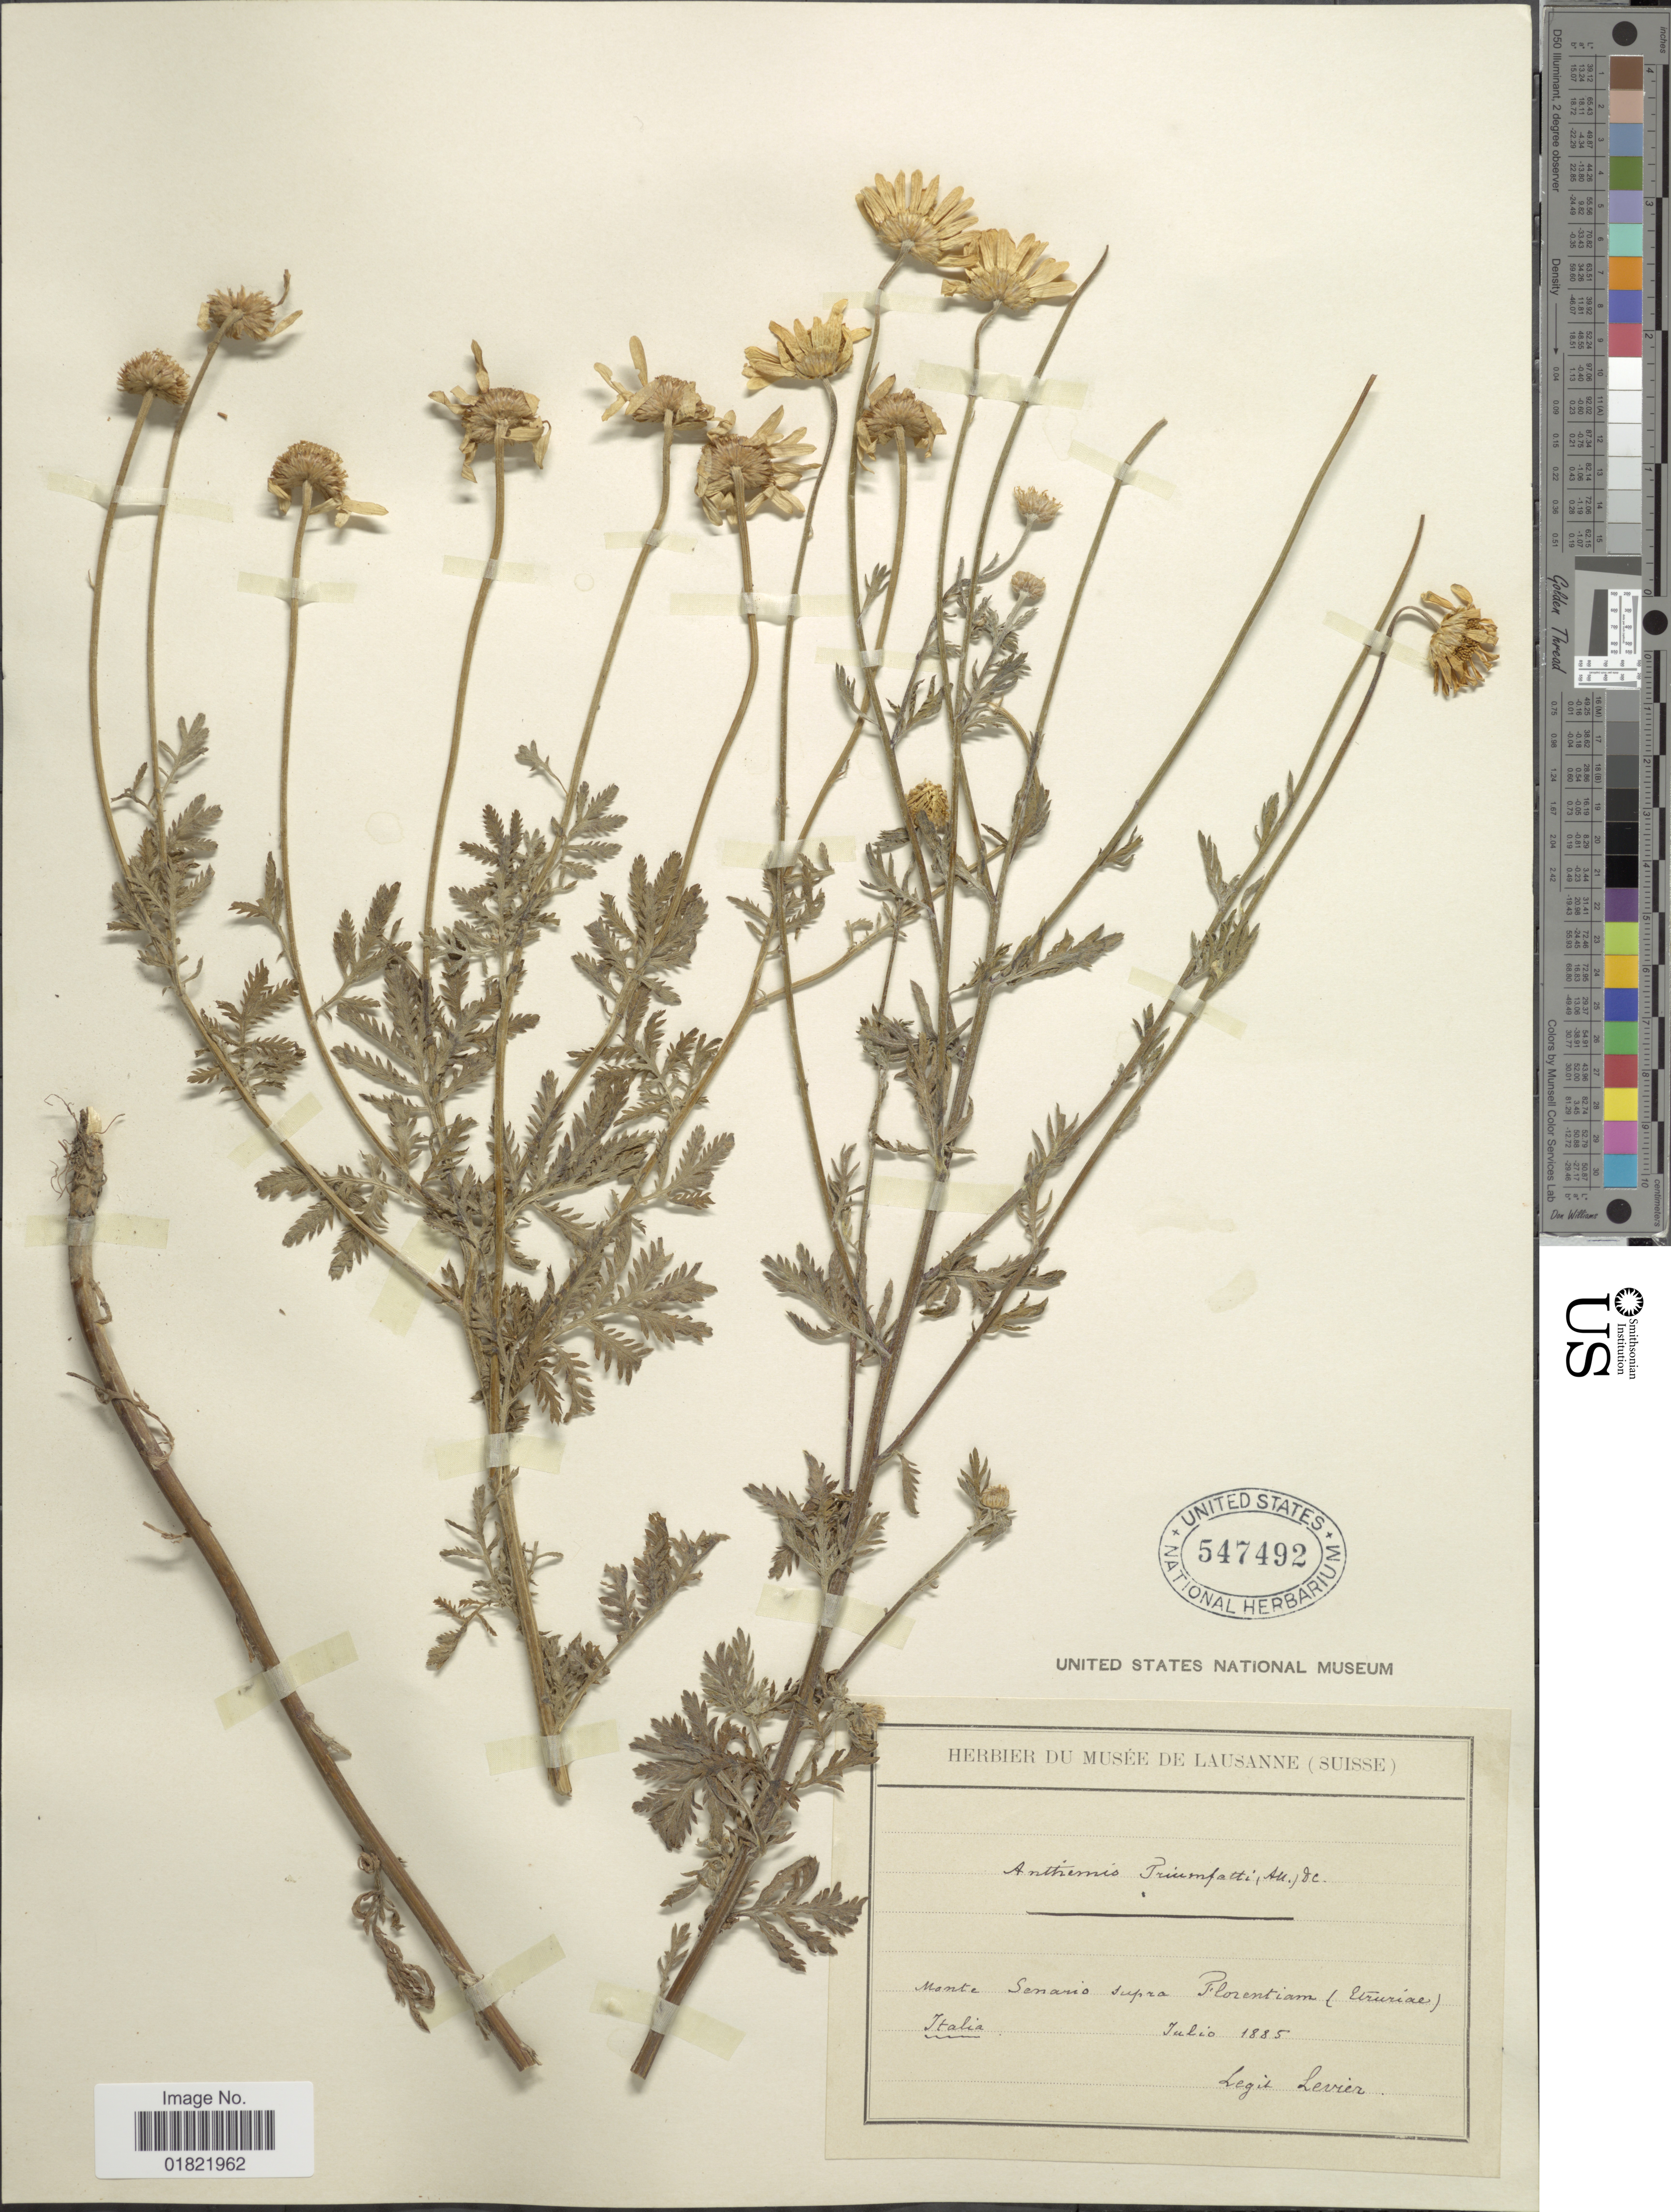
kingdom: Plantae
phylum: Tracheophyta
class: Magnoliopsida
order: Asterales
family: Asteraceae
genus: Anthemis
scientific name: Anthemis triumfetti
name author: (L.) All.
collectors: Levier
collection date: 1885-07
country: Italy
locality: Monte Senario supra Florentiam (Etruriae) [interpreted]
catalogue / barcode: US 547492